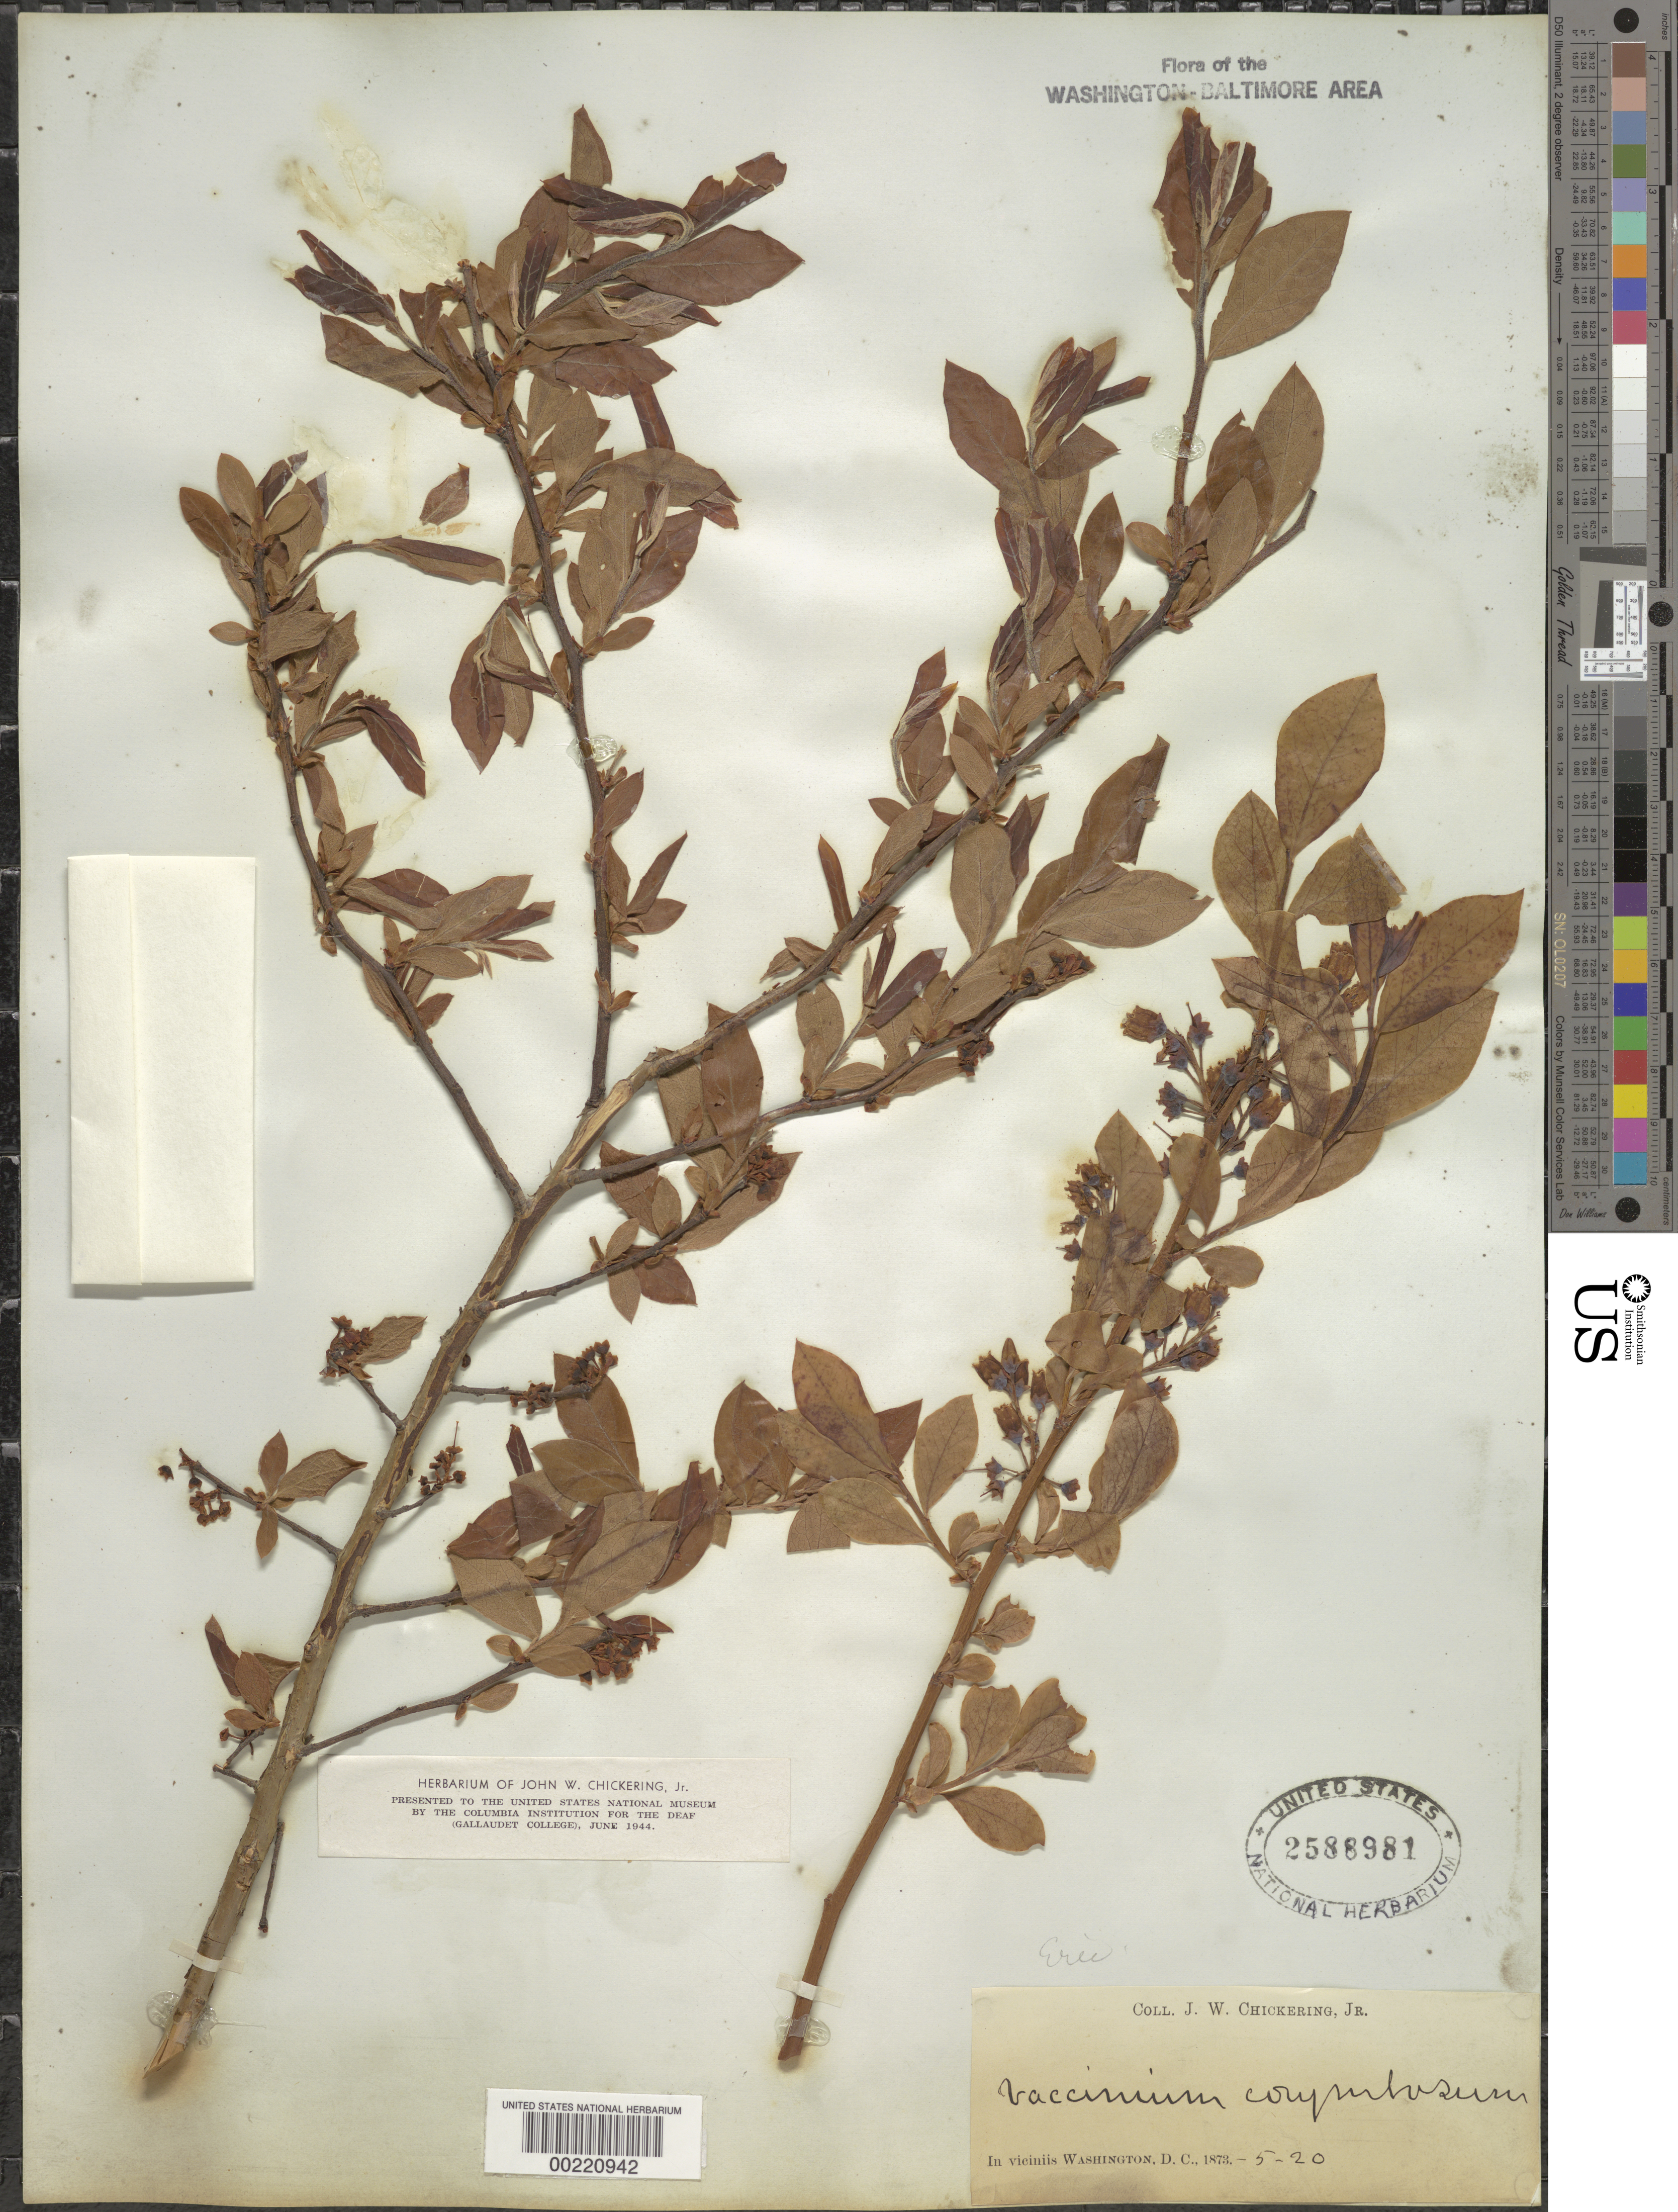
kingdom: Plantae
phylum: Tracheophyta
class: Magnoliopsida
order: Ericales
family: Ericaceae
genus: Vaccinium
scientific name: Vaccinium corymbosum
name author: L.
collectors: J. W. Chickering Jr.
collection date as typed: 20 May 1916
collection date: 1916-05-20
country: United States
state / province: District of Columbia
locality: Vicinity of Washington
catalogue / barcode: US 2588981